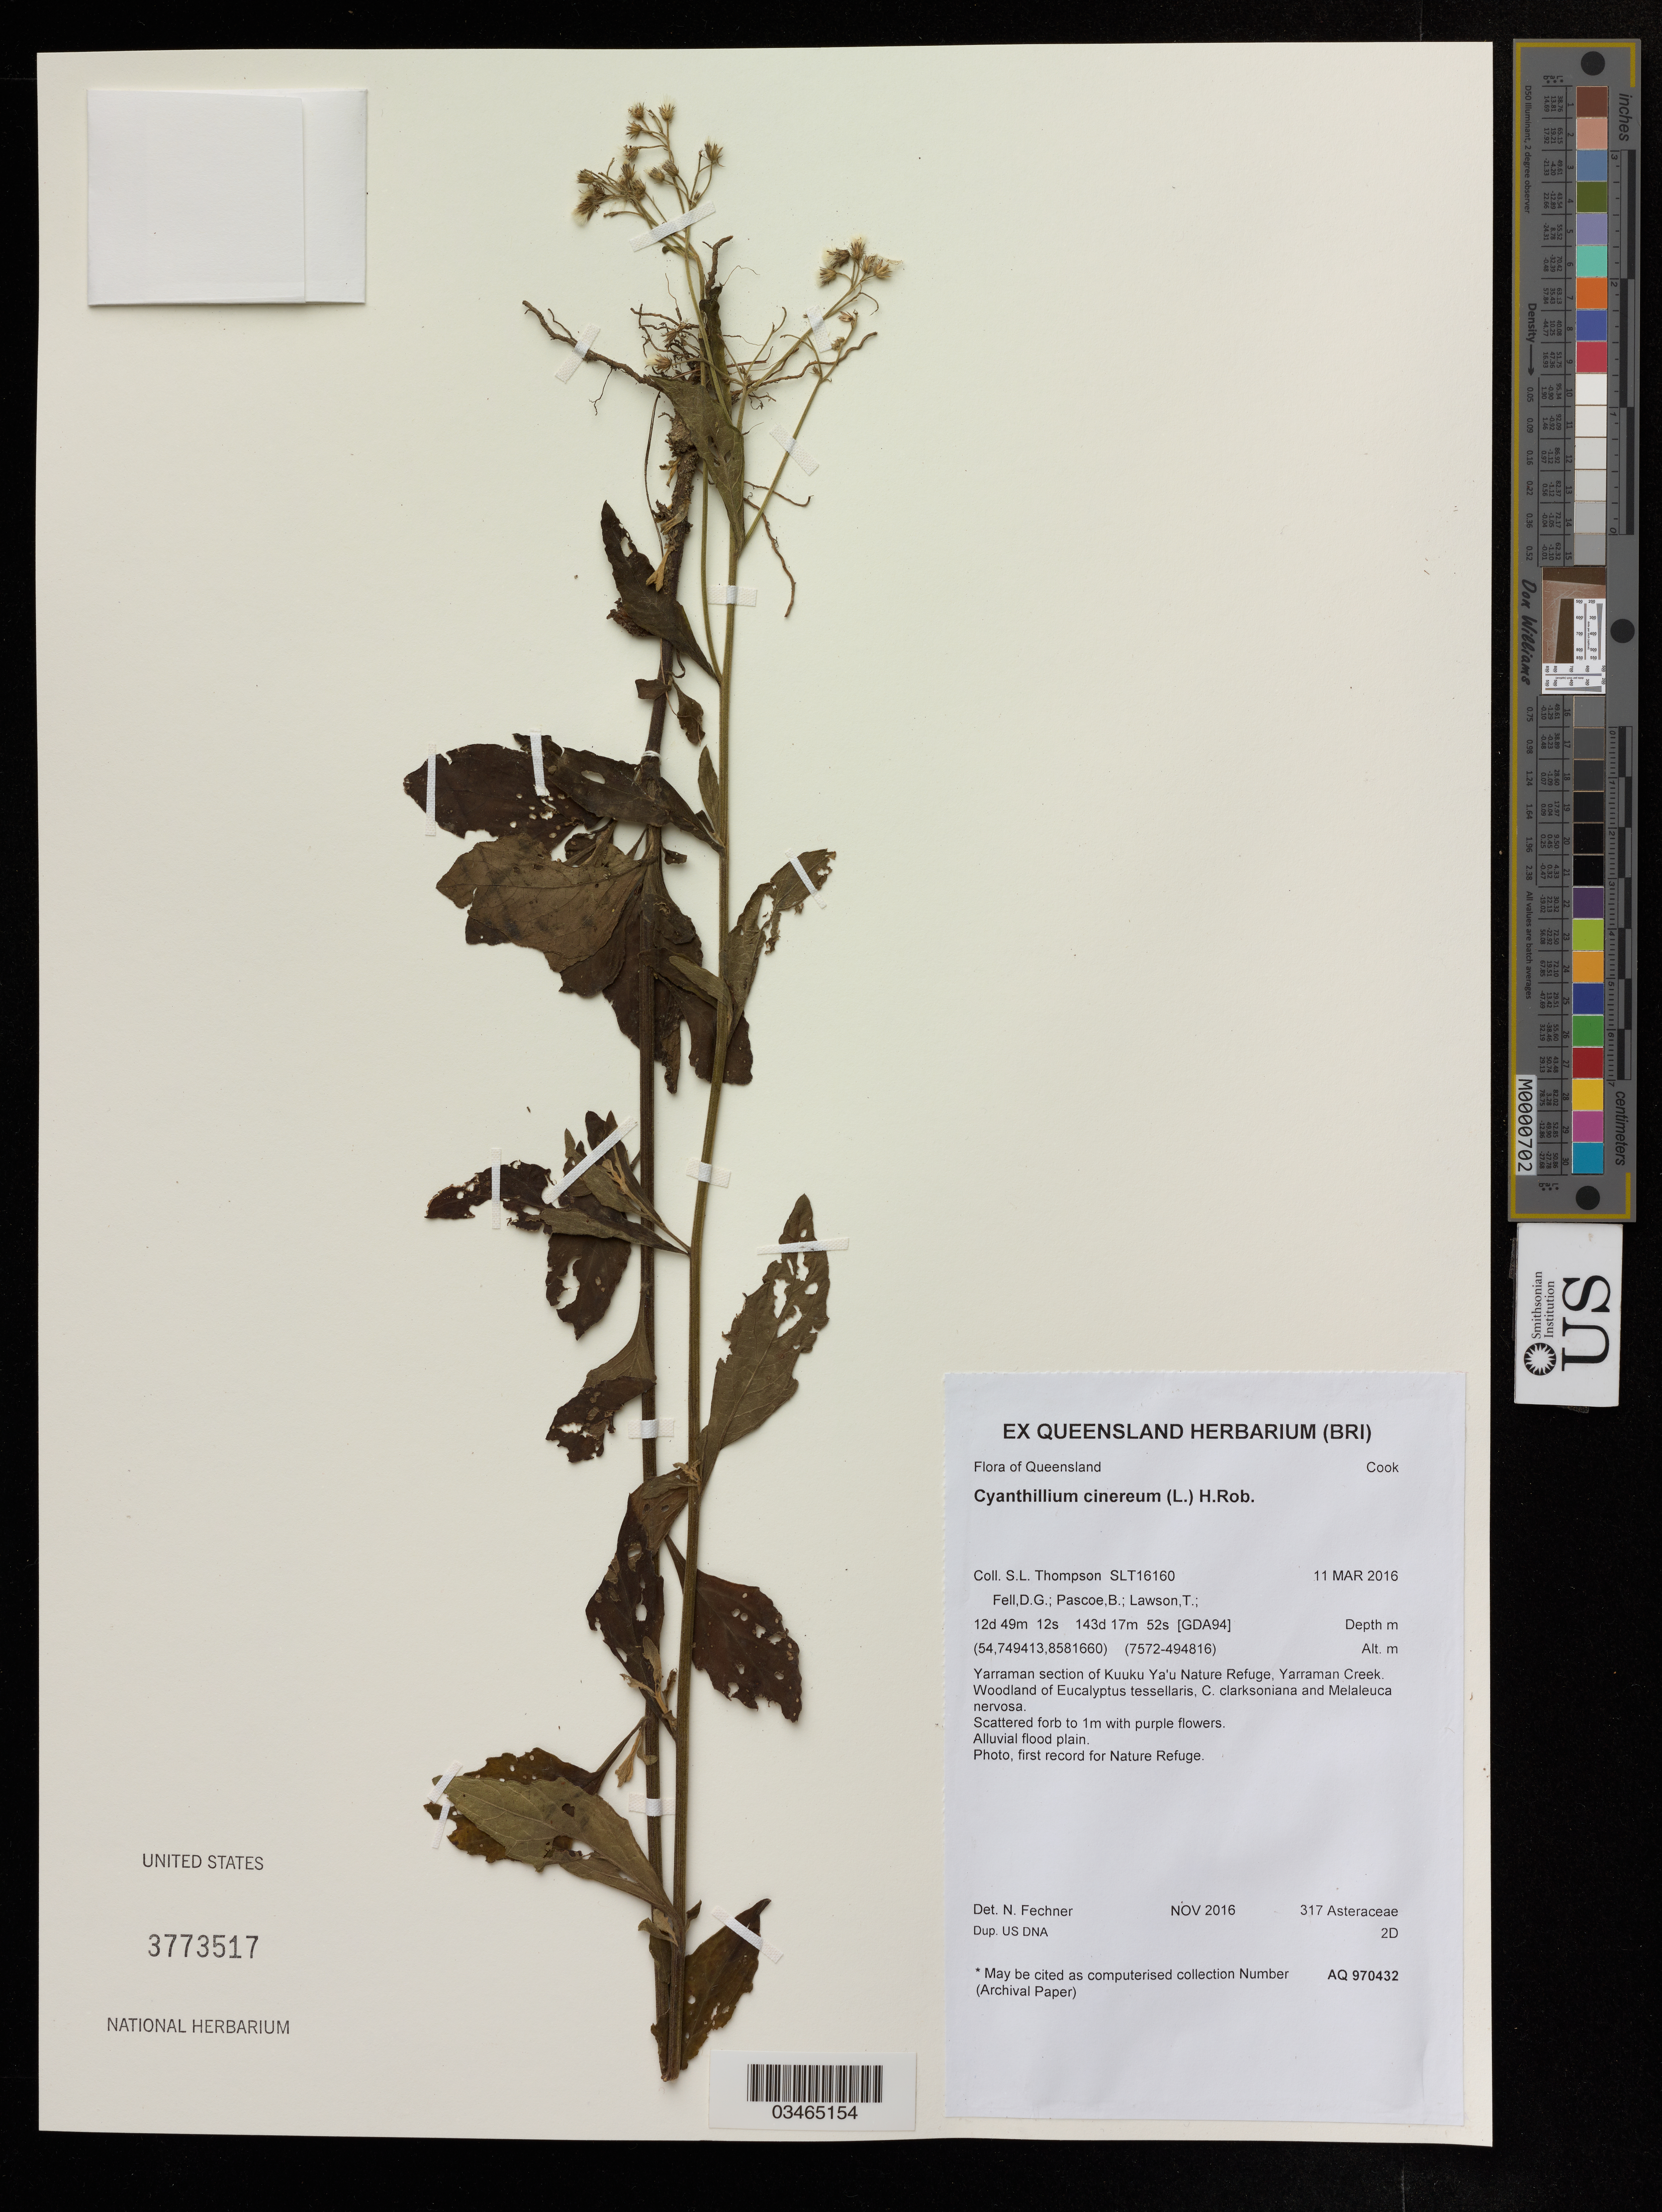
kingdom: Plantae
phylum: Tracheophyta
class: Magnoliopsida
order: Asterales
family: Asteraceae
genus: Cyanthillium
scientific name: Cyanthillium cinereum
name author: (L.) H. Rob.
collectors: S. L. Thompson, D. Fell, C. Pascoe & T. Lawson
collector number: SLT16160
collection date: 2016-03-11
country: Australia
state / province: Queensland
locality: Cook, Yarraman section of Kuuku Ya'u Nature Refuge, Yarraman Creek.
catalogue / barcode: US 3773517